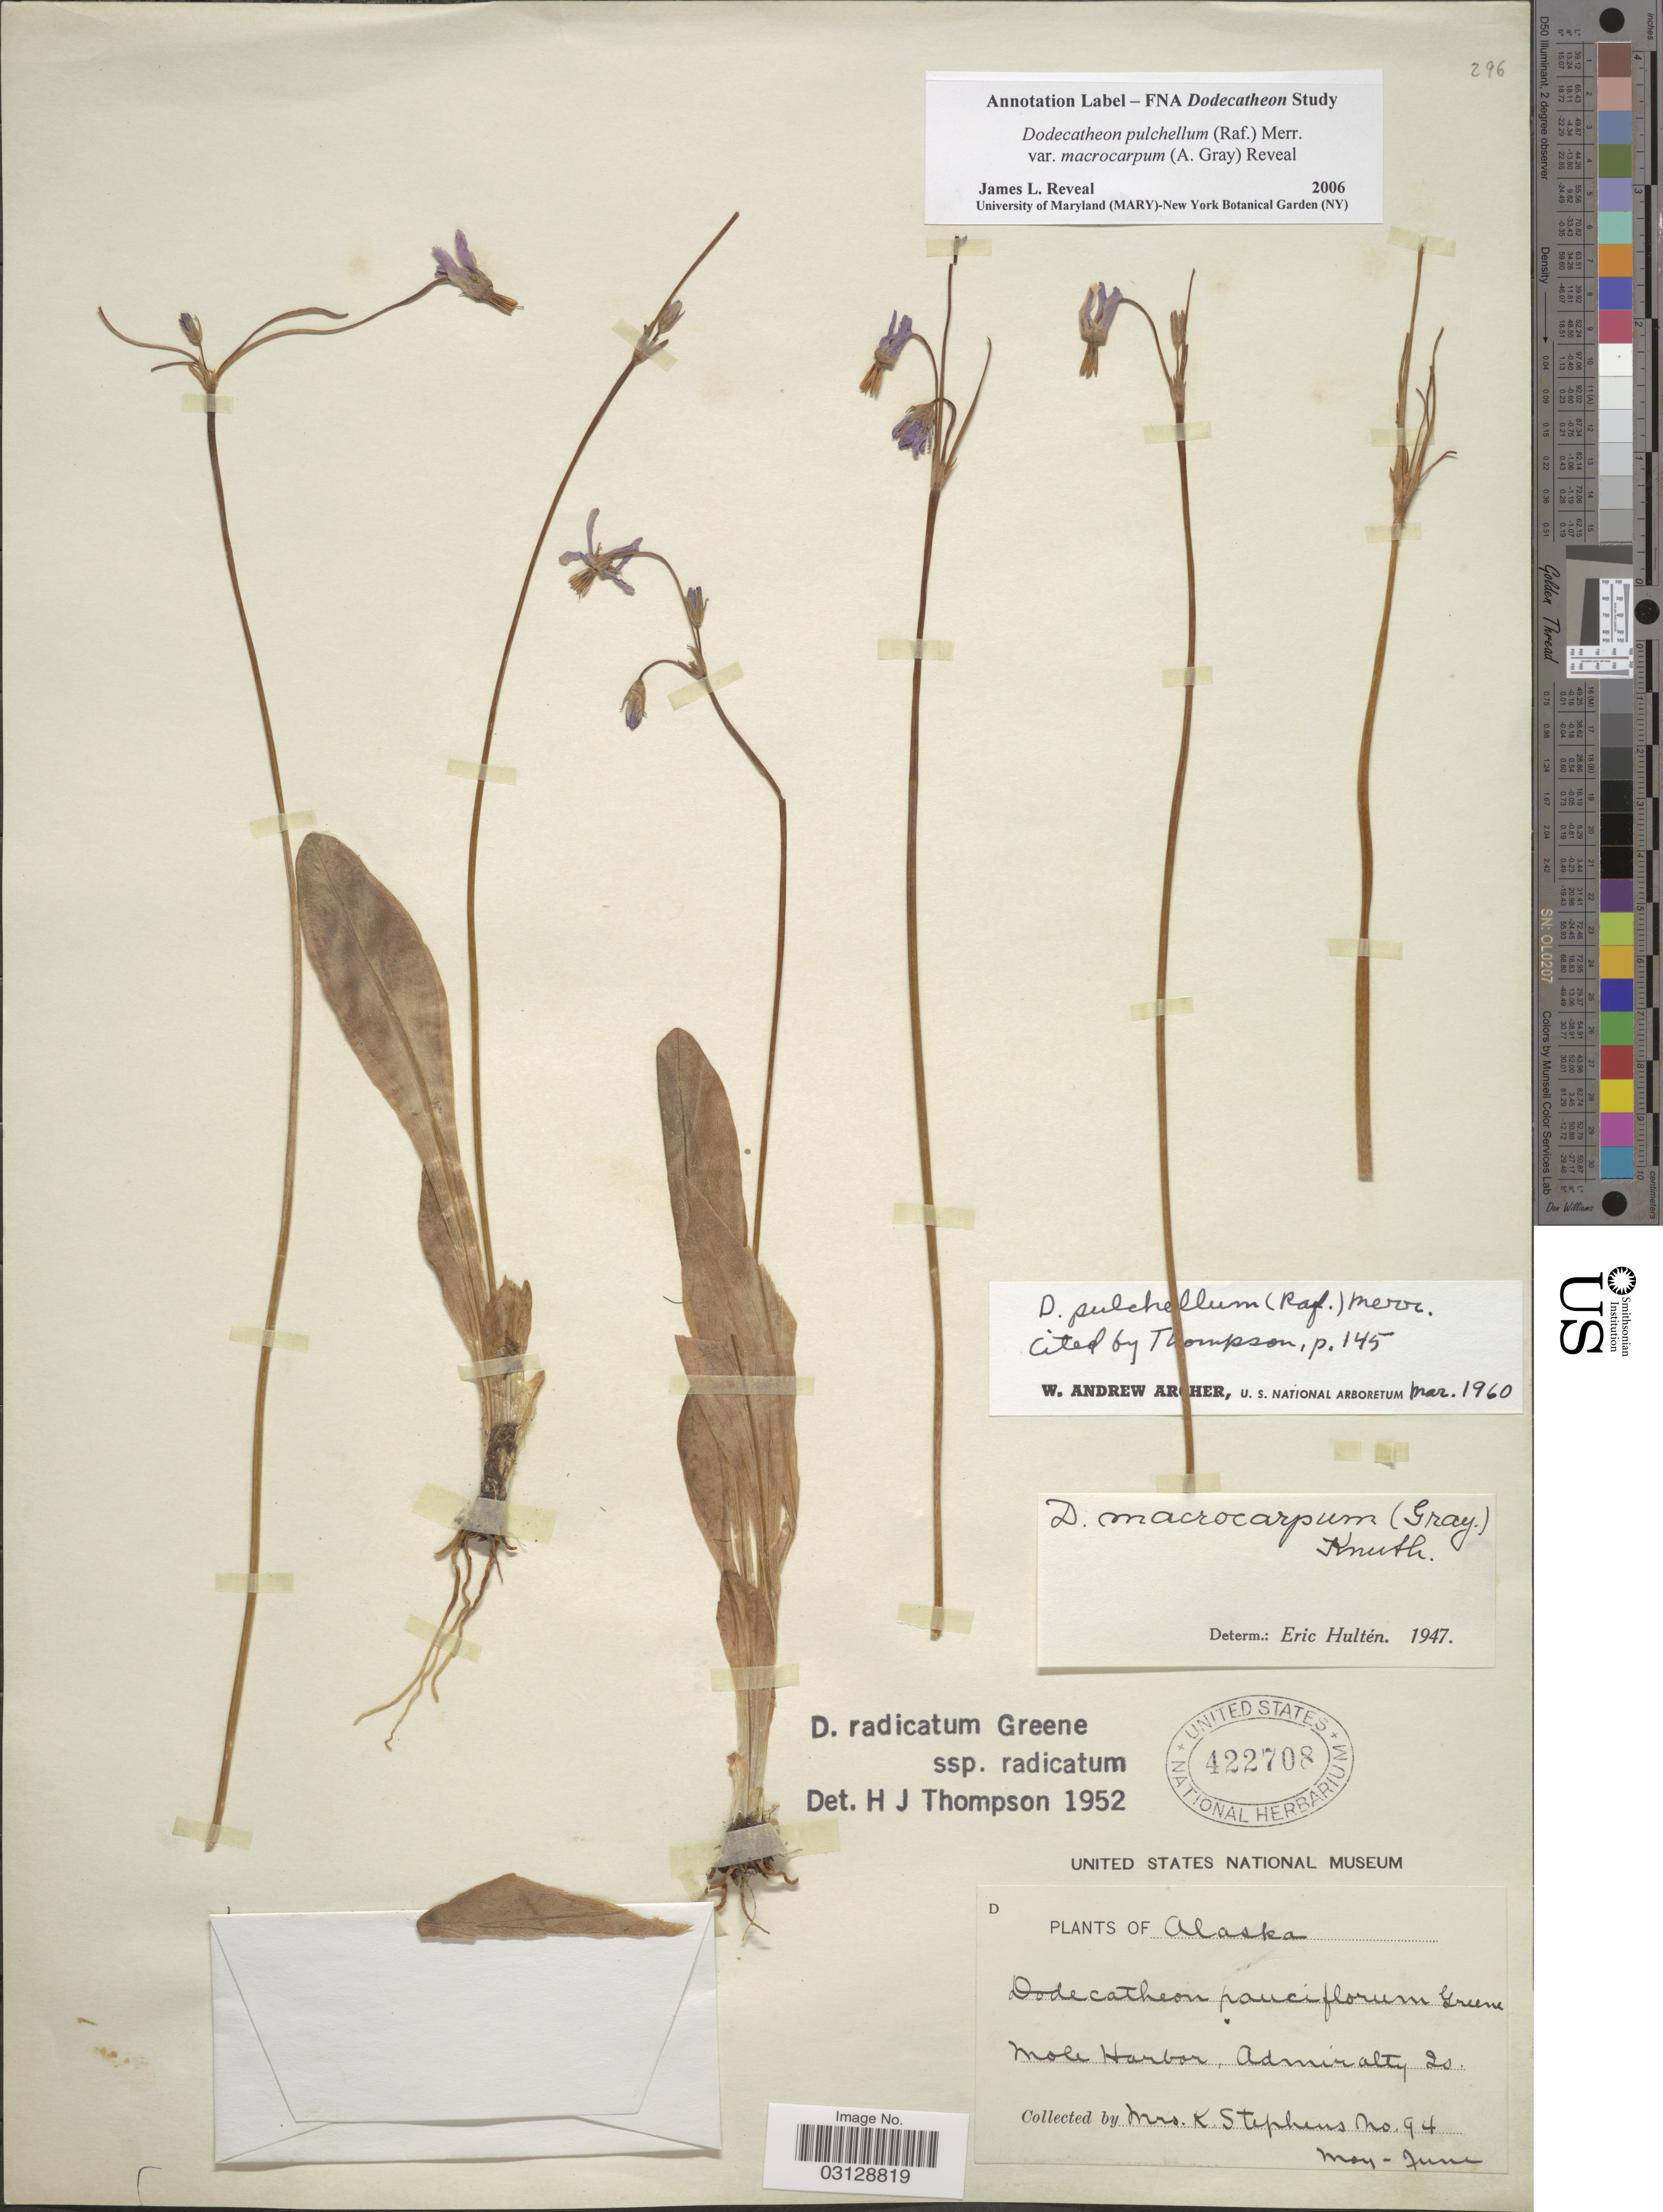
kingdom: Plantae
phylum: Tracheophyta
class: Magnoliopsida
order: Ericales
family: Primulaceae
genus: Dodecatheon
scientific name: Dodecatheon pulchellum var. macrocarpum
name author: (A. Gray) Reveal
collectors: K. Stephens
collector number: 94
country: United States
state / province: Alaska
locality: Mole Harbor, Admiralty Is.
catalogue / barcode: US 422708